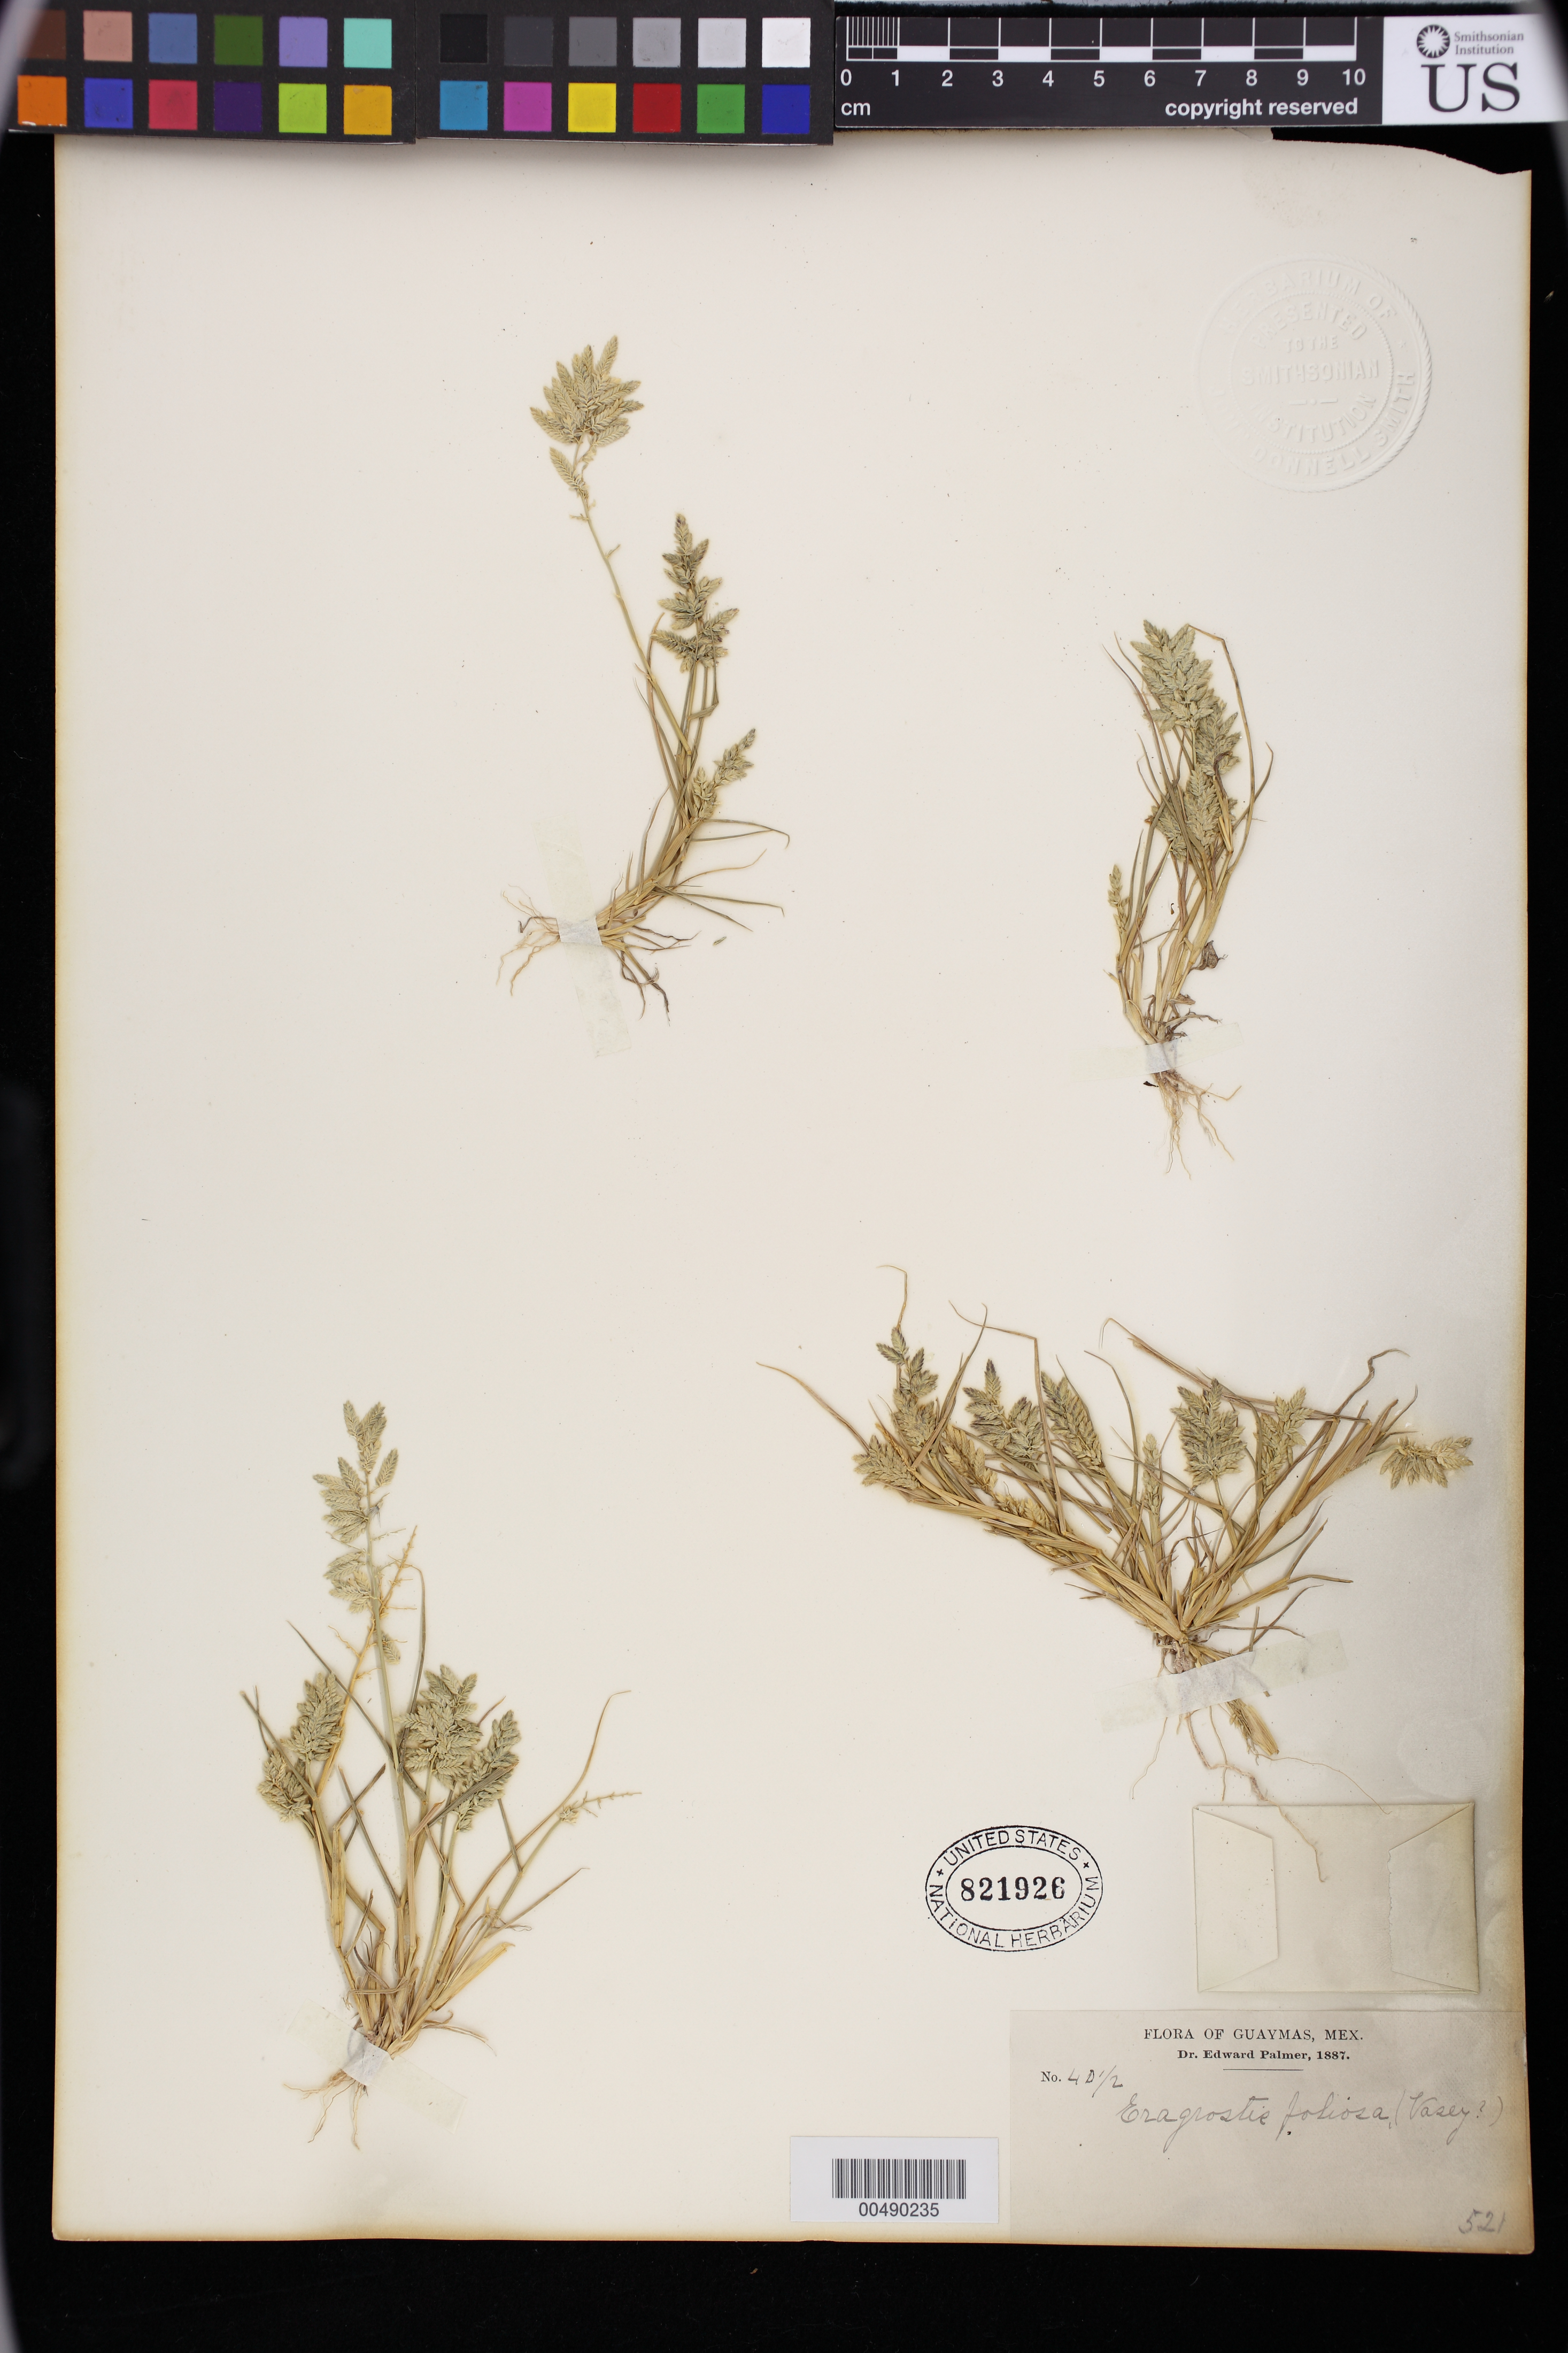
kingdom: Plantae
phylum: Tracheophyta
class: Liliopsida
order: Poales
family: Poaceae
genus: Eragrostis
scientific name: Eragrostis cilianensis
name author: (Bellardi) Vignolo ex Janch.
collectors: E. Palmer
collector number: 40.5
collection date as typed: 1887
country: Mexico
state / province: Sonora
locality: Guaymas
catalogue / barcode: US 821826